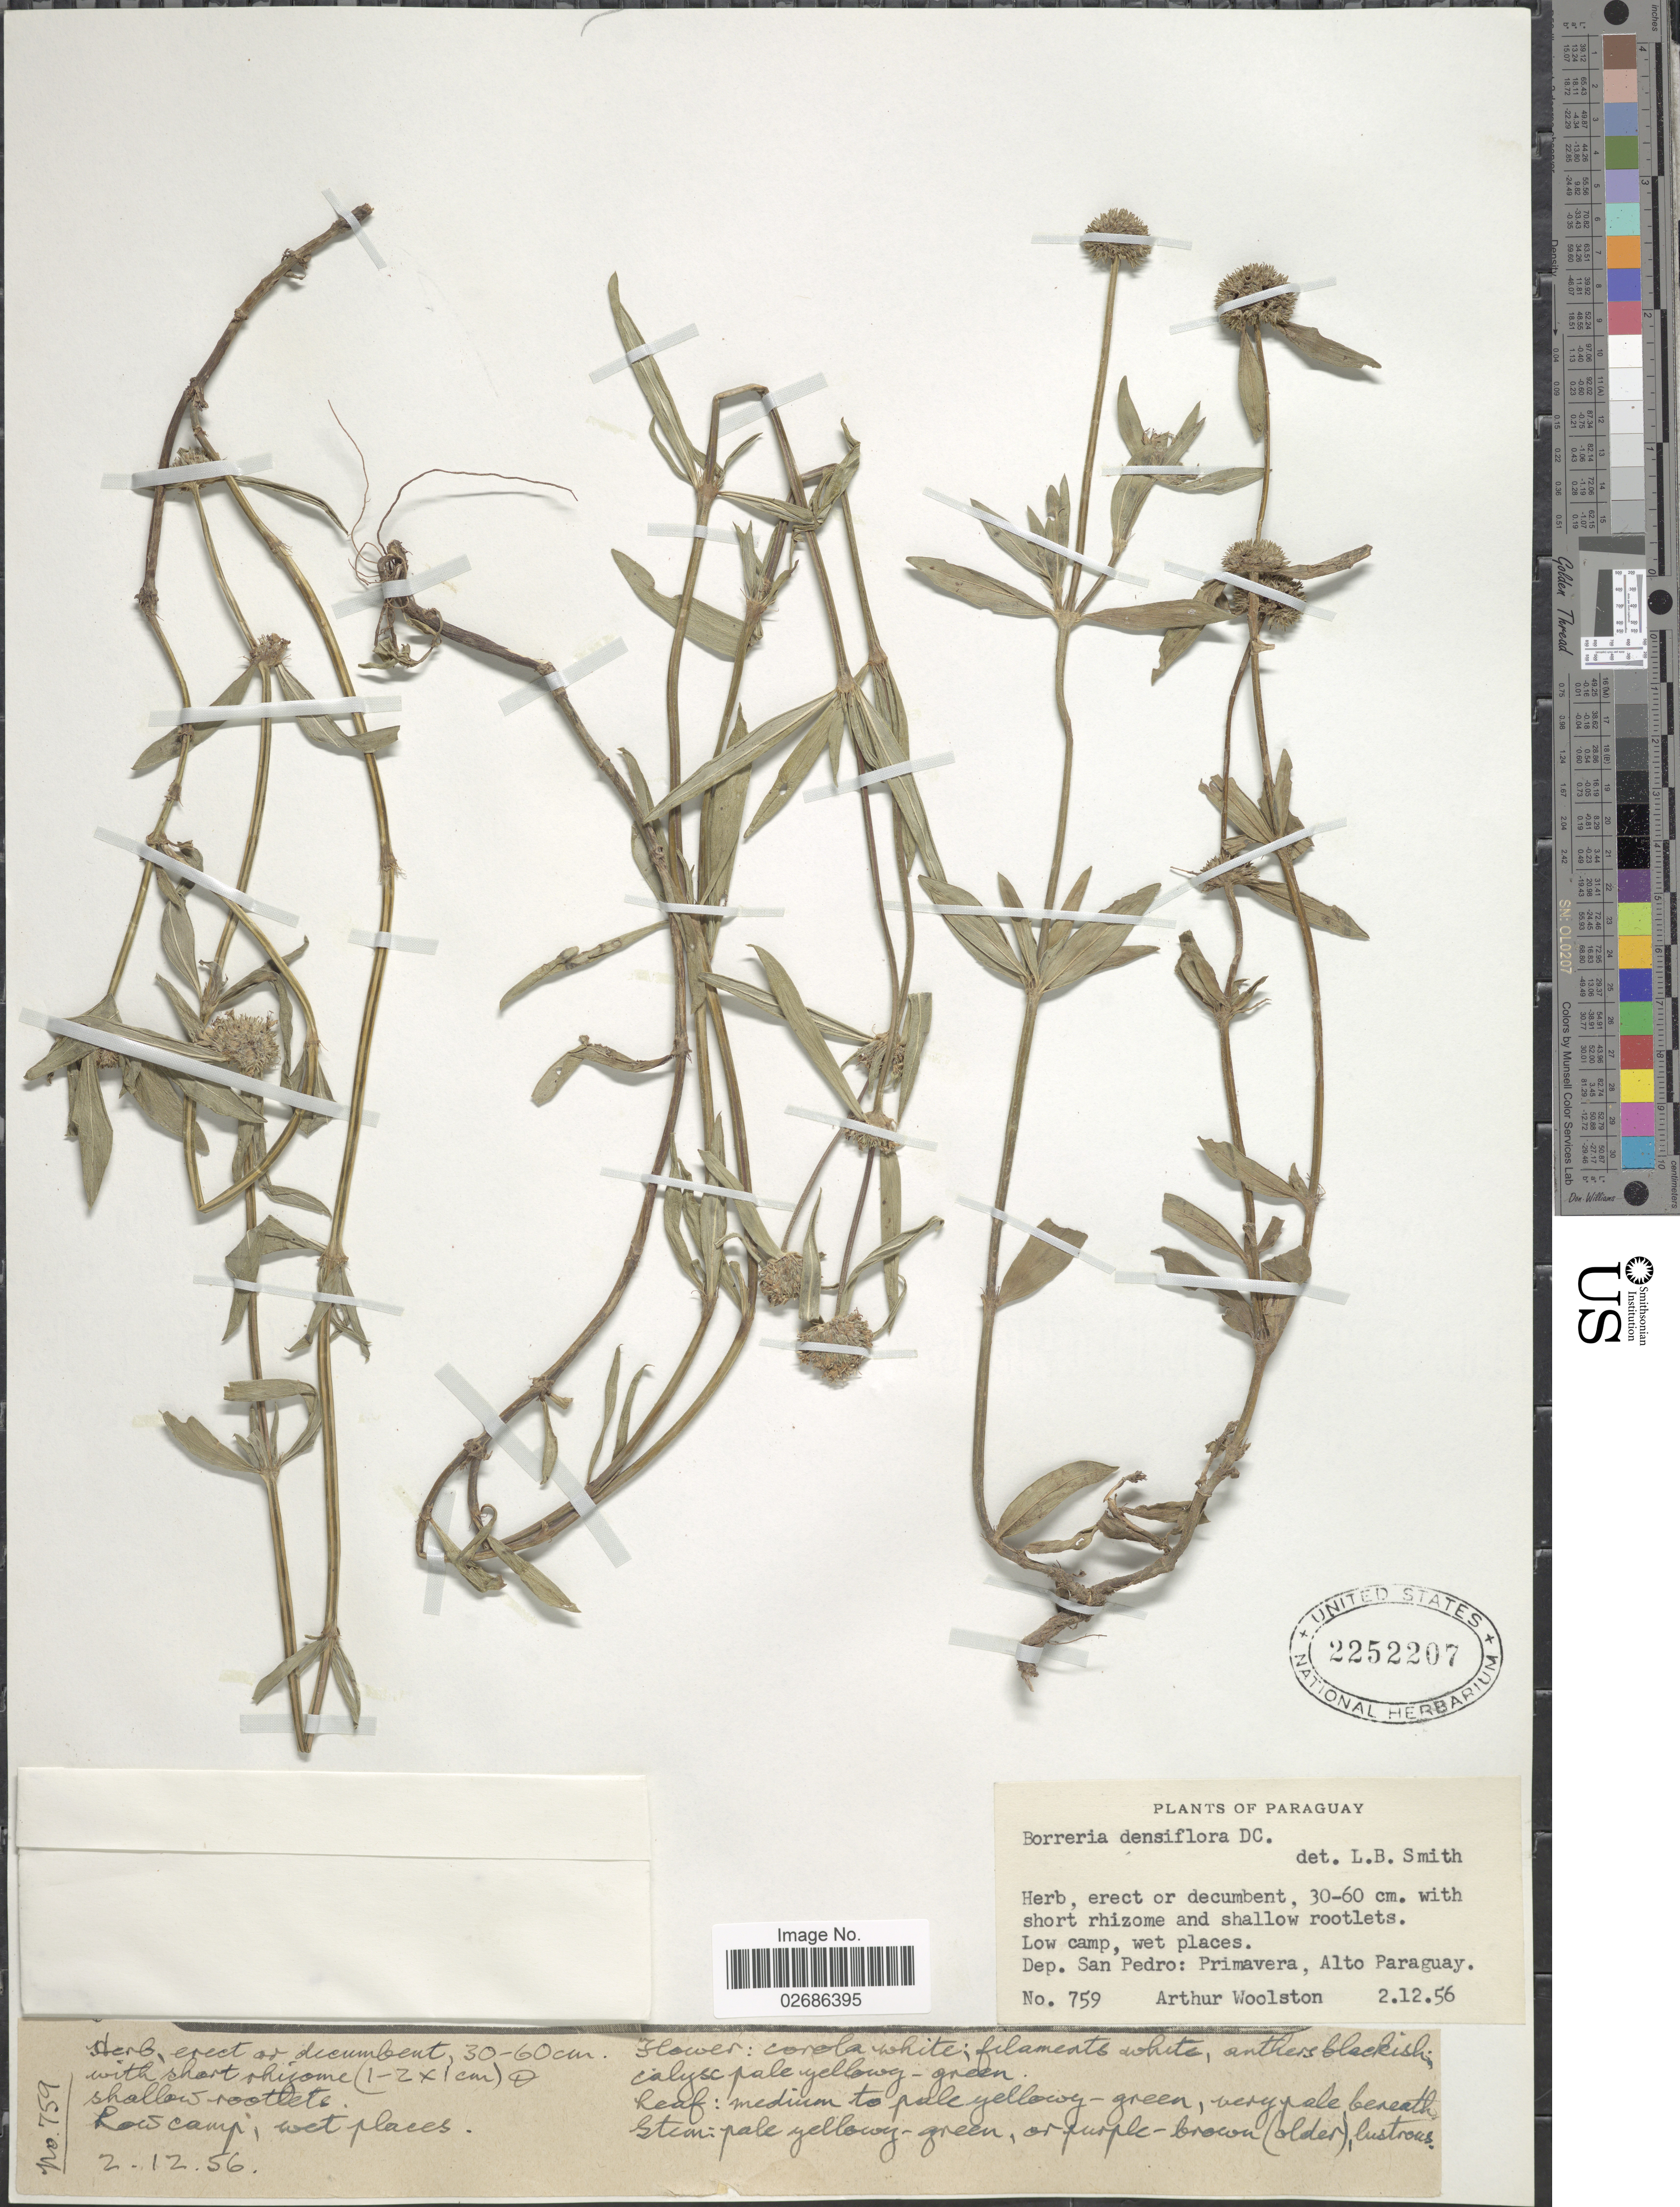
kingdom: Plantae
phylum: Tracheophyta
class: Magnoliopsida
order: Gentianales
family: Rubiaceae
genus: Borreria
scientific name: Borreria densiflora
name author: DC.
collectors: A. L. Woolston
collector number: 759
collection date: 1956-12-02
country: Paraguay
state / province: San Pedro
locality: Dep. San Pedro: Primavera, Alto Paraguay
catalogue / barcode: US 2252207